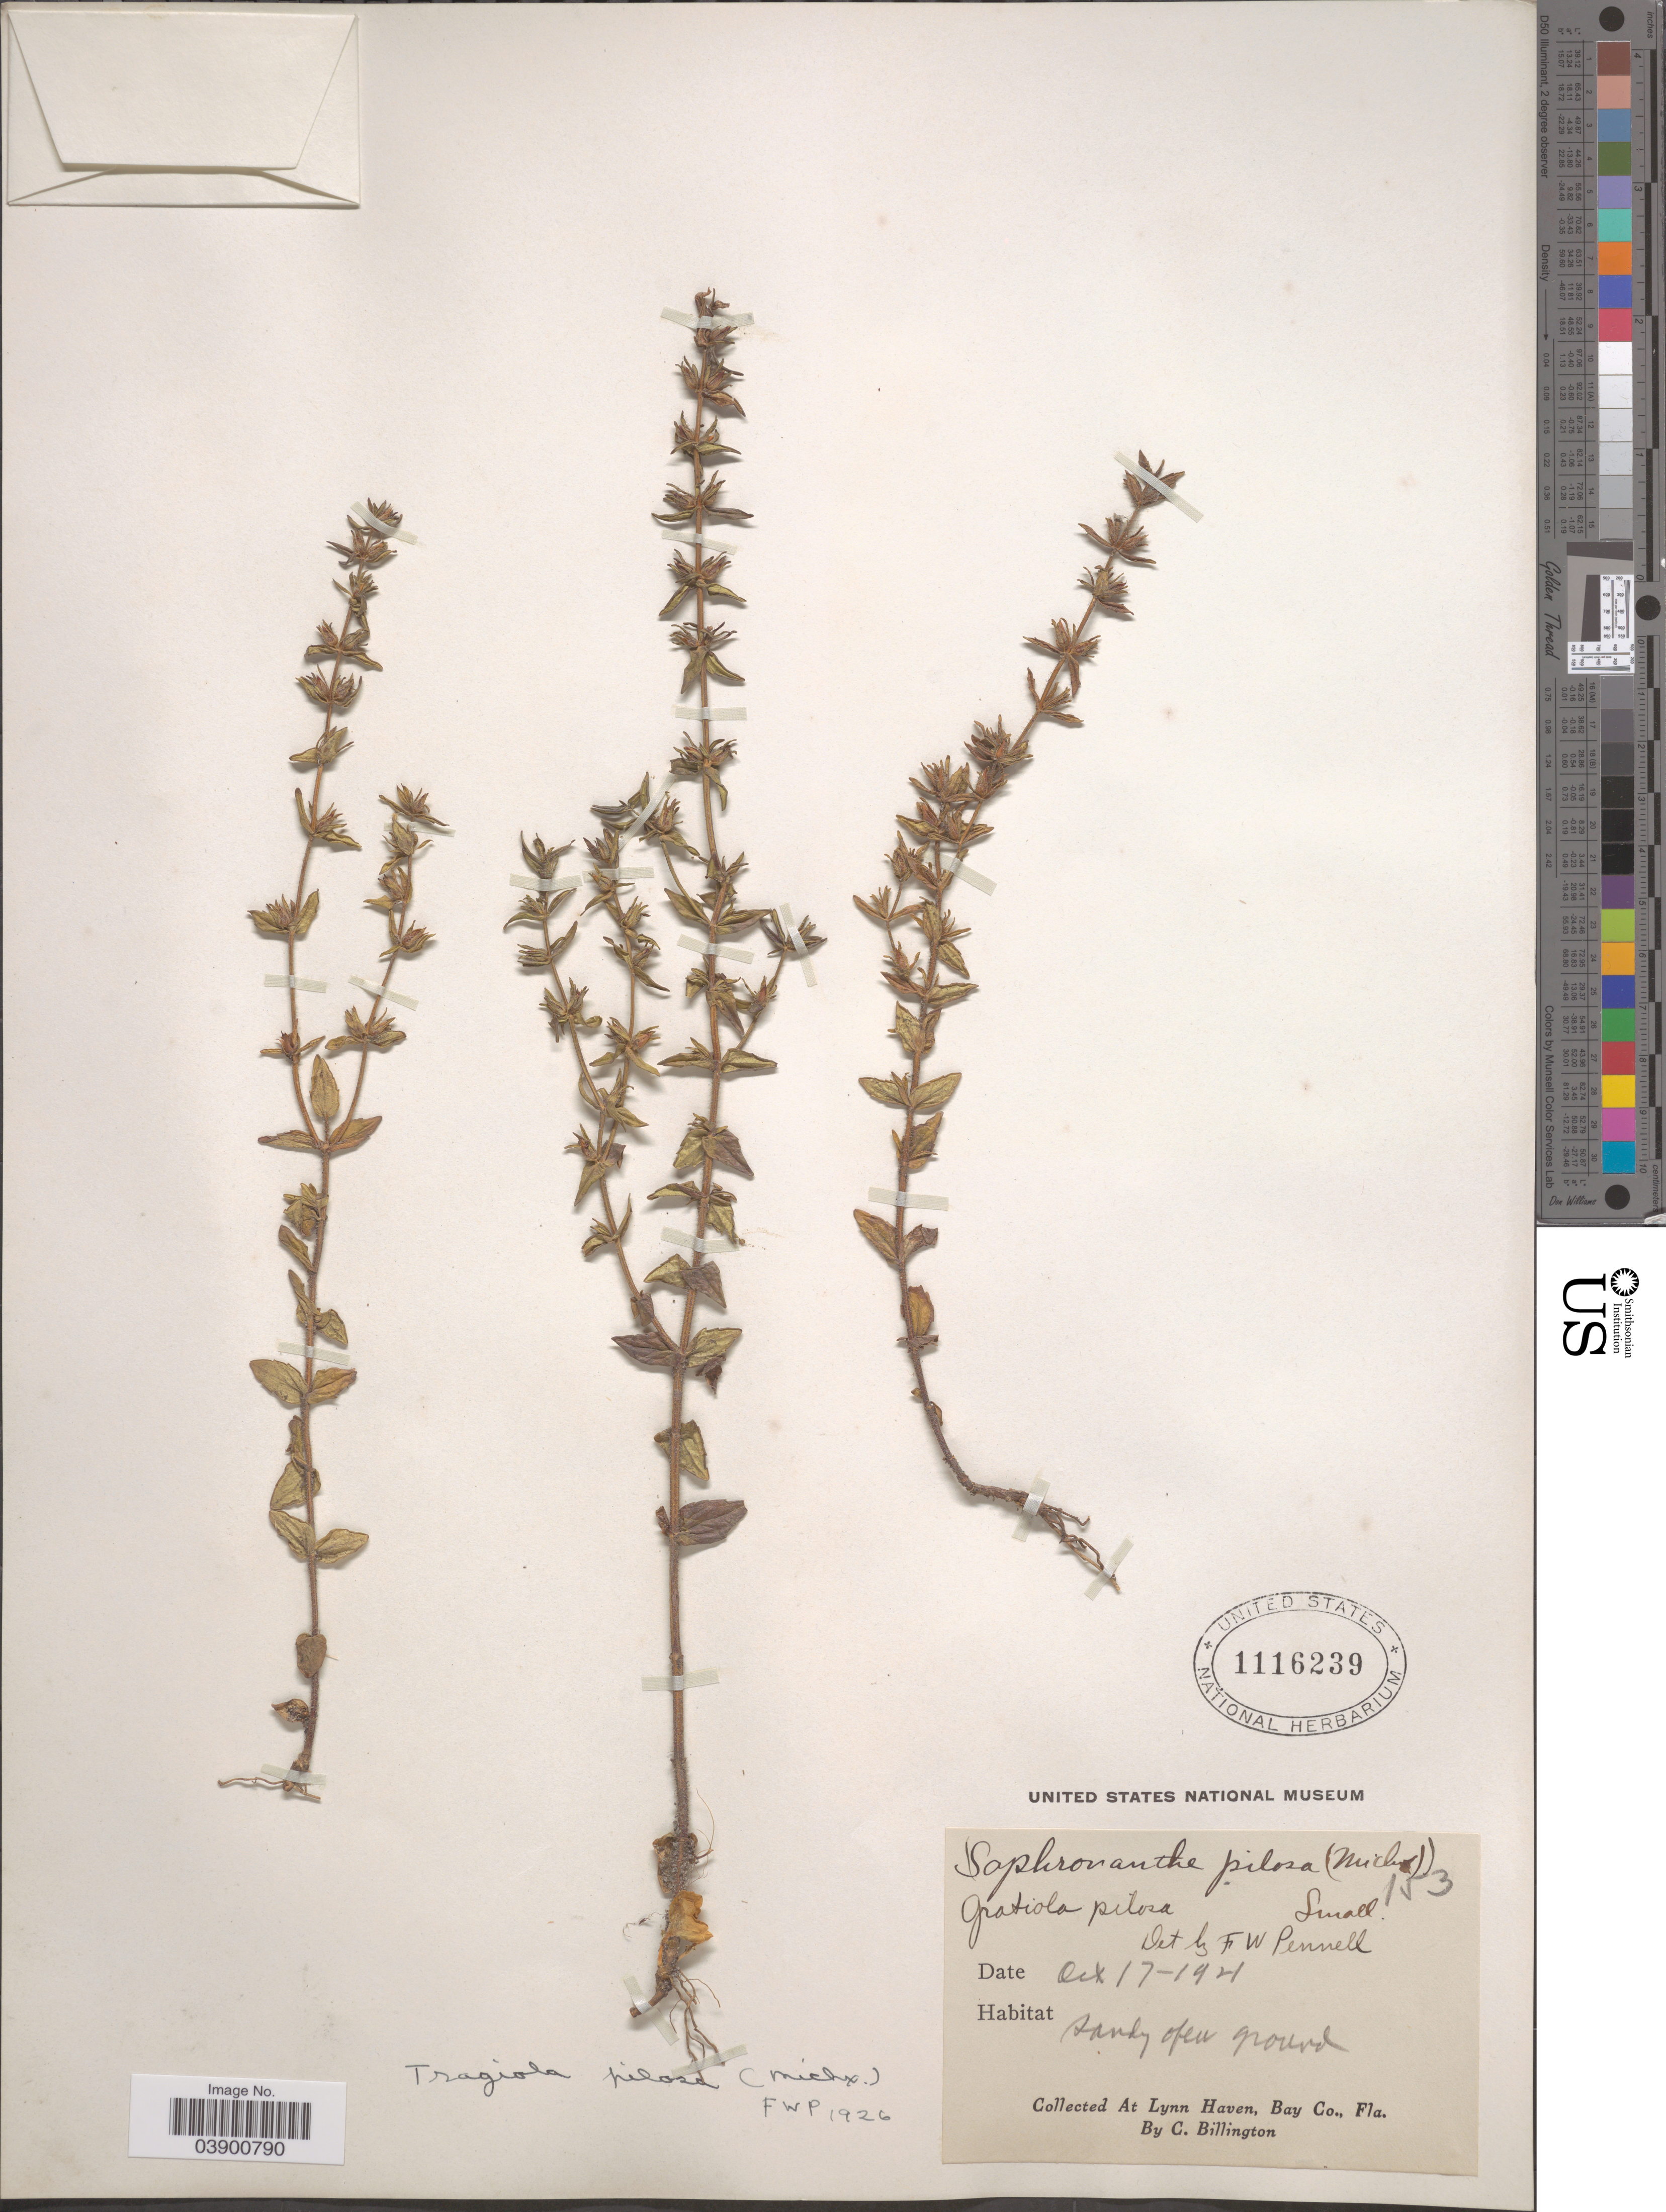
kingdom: Plantae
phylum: Tracheophyta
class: Magnoliopsida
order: Lamiales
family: Plantaginaceae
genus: Gratiola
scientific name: Gratiola pilosa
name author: Michx.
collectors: C. Billington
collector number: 153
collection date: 1921-10-17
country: United States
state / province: Florida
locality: At Lynn Haven, Bay Co.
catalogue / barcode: US 1116239